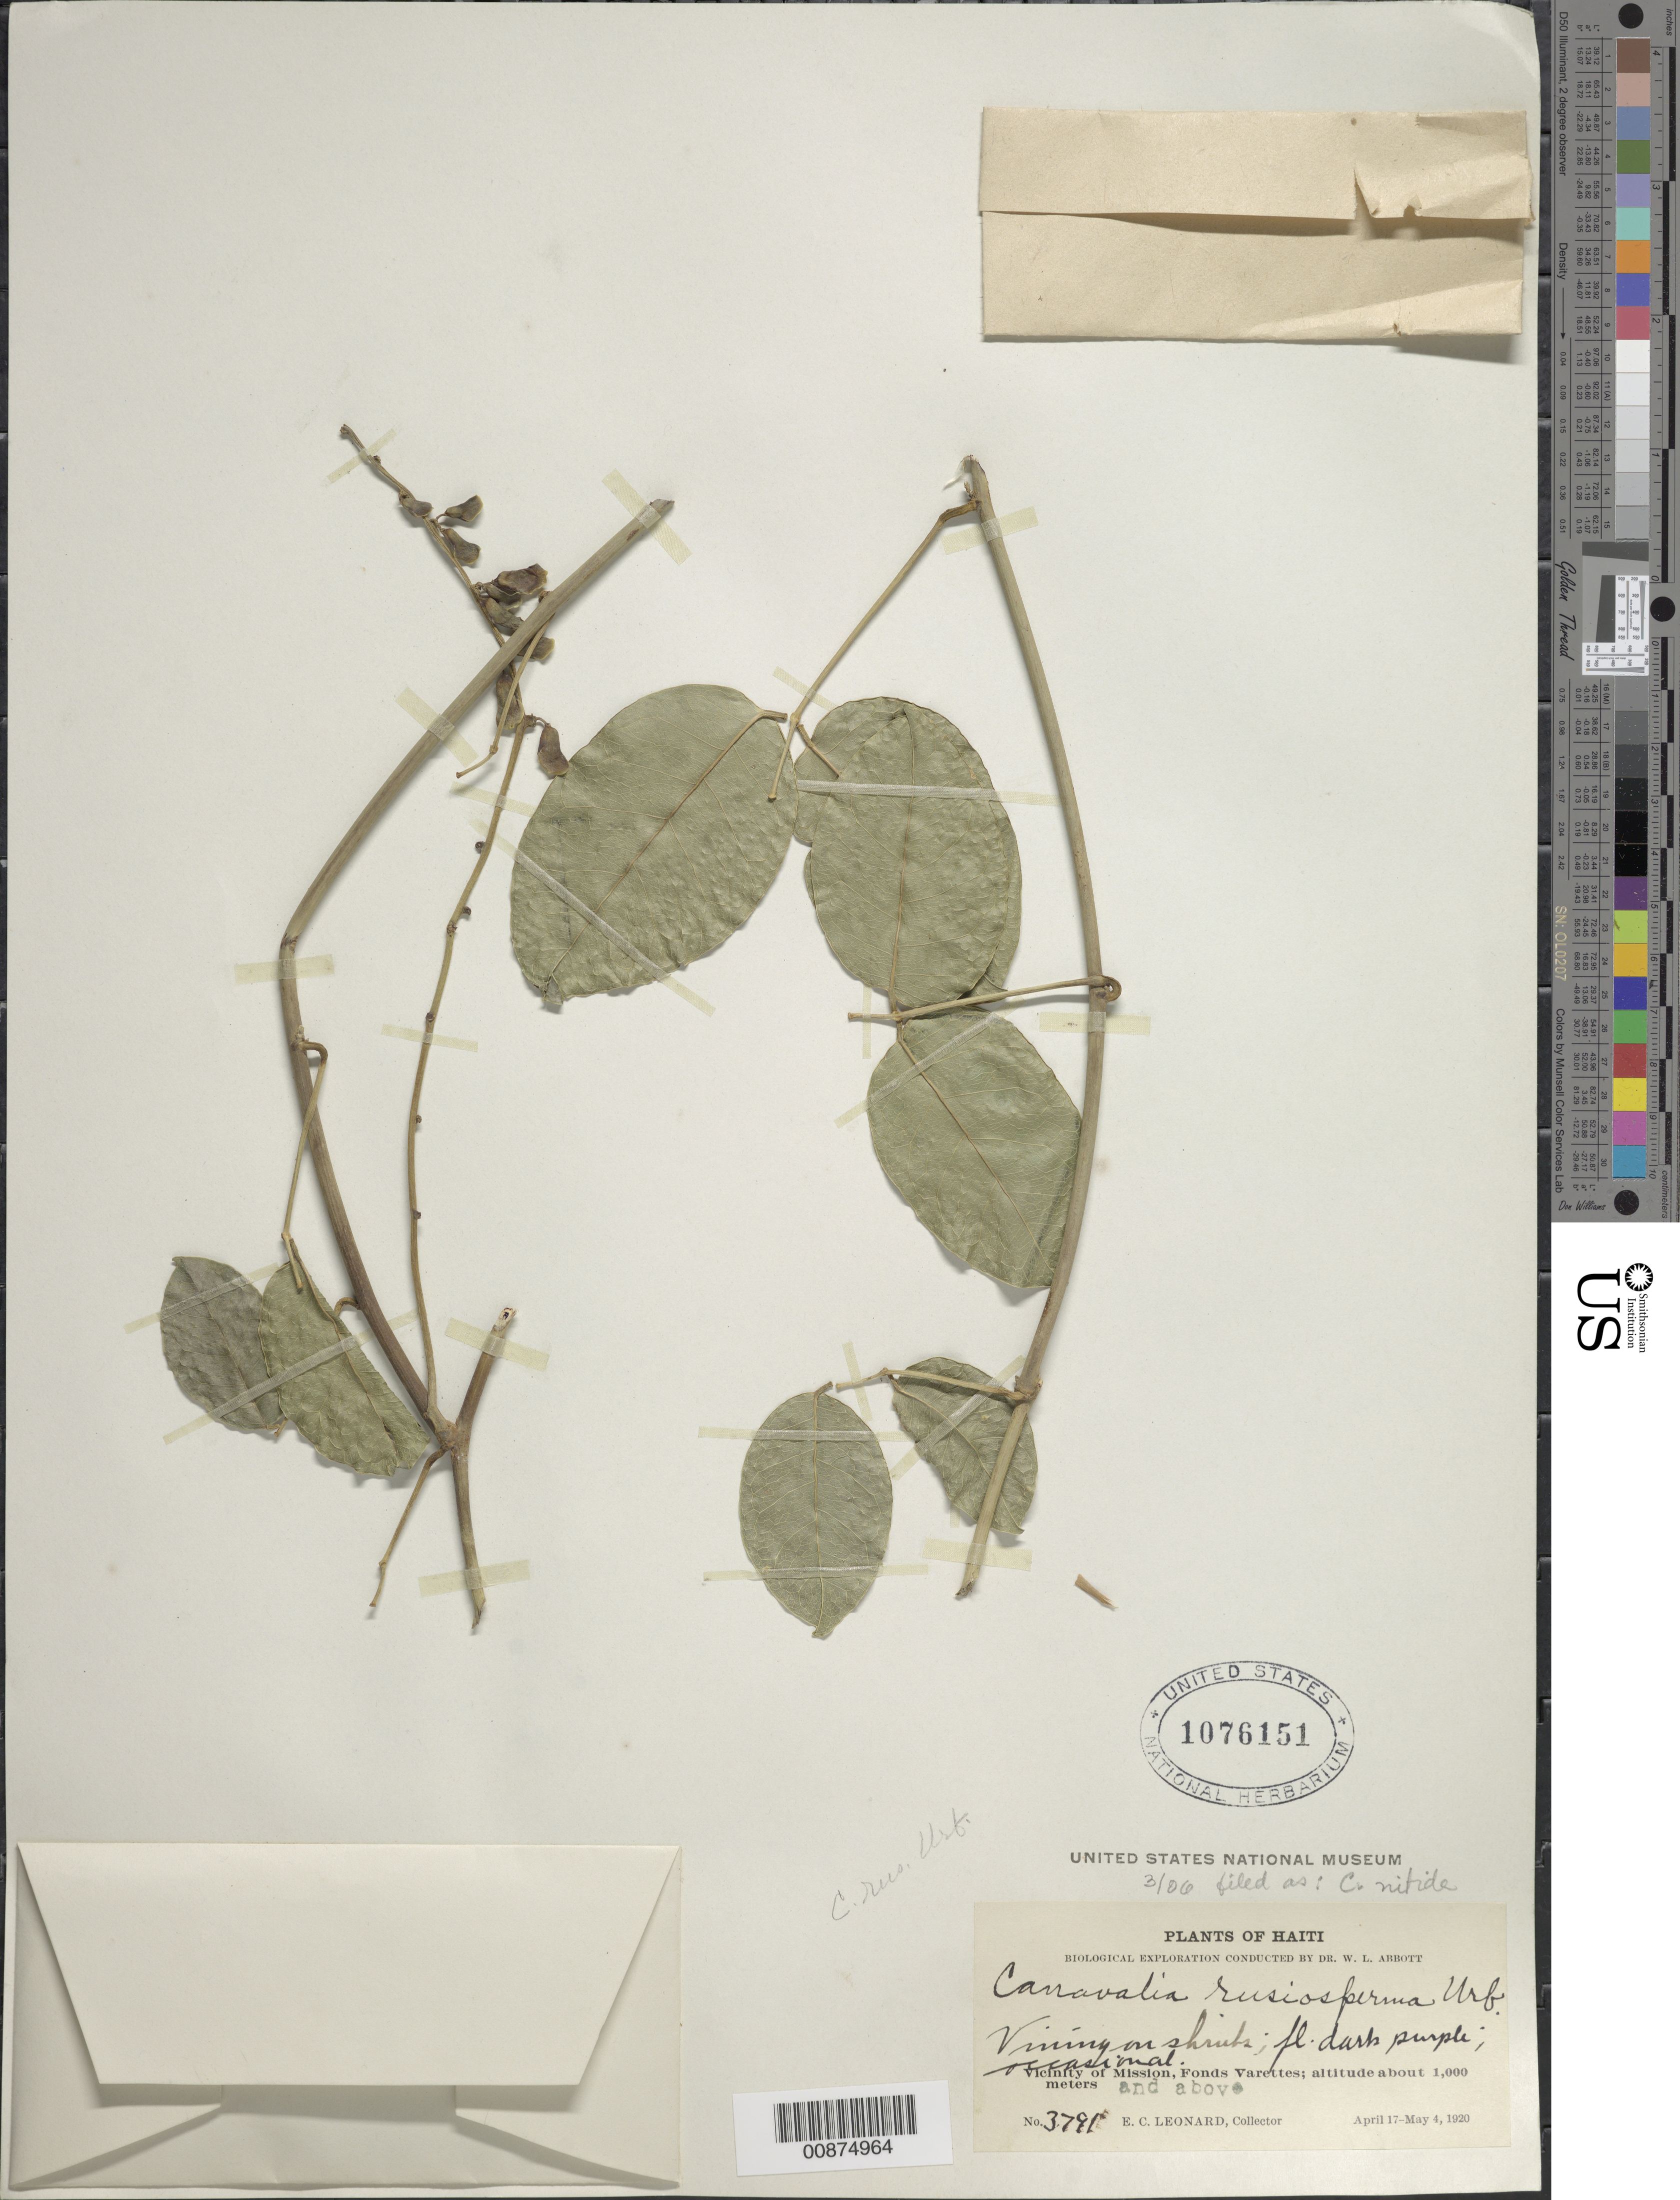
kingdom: Plantae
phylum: Tracheophyta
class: Magnoliopsida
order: Fabales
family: Fabaceae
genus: Canavalia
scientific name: Canavalia nitida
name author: (Cav.) Piper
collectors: E. C. Leonard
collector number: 3791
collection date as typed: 17 Apr 1920 to 04 May 1920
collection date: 1920-04-17/1920-05-04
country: Haiti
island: Hispaniola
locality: Vicinity of Mission, Fonds Varettes.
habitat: Vining on shrubs.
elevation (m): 1000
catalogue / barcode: US 1076151